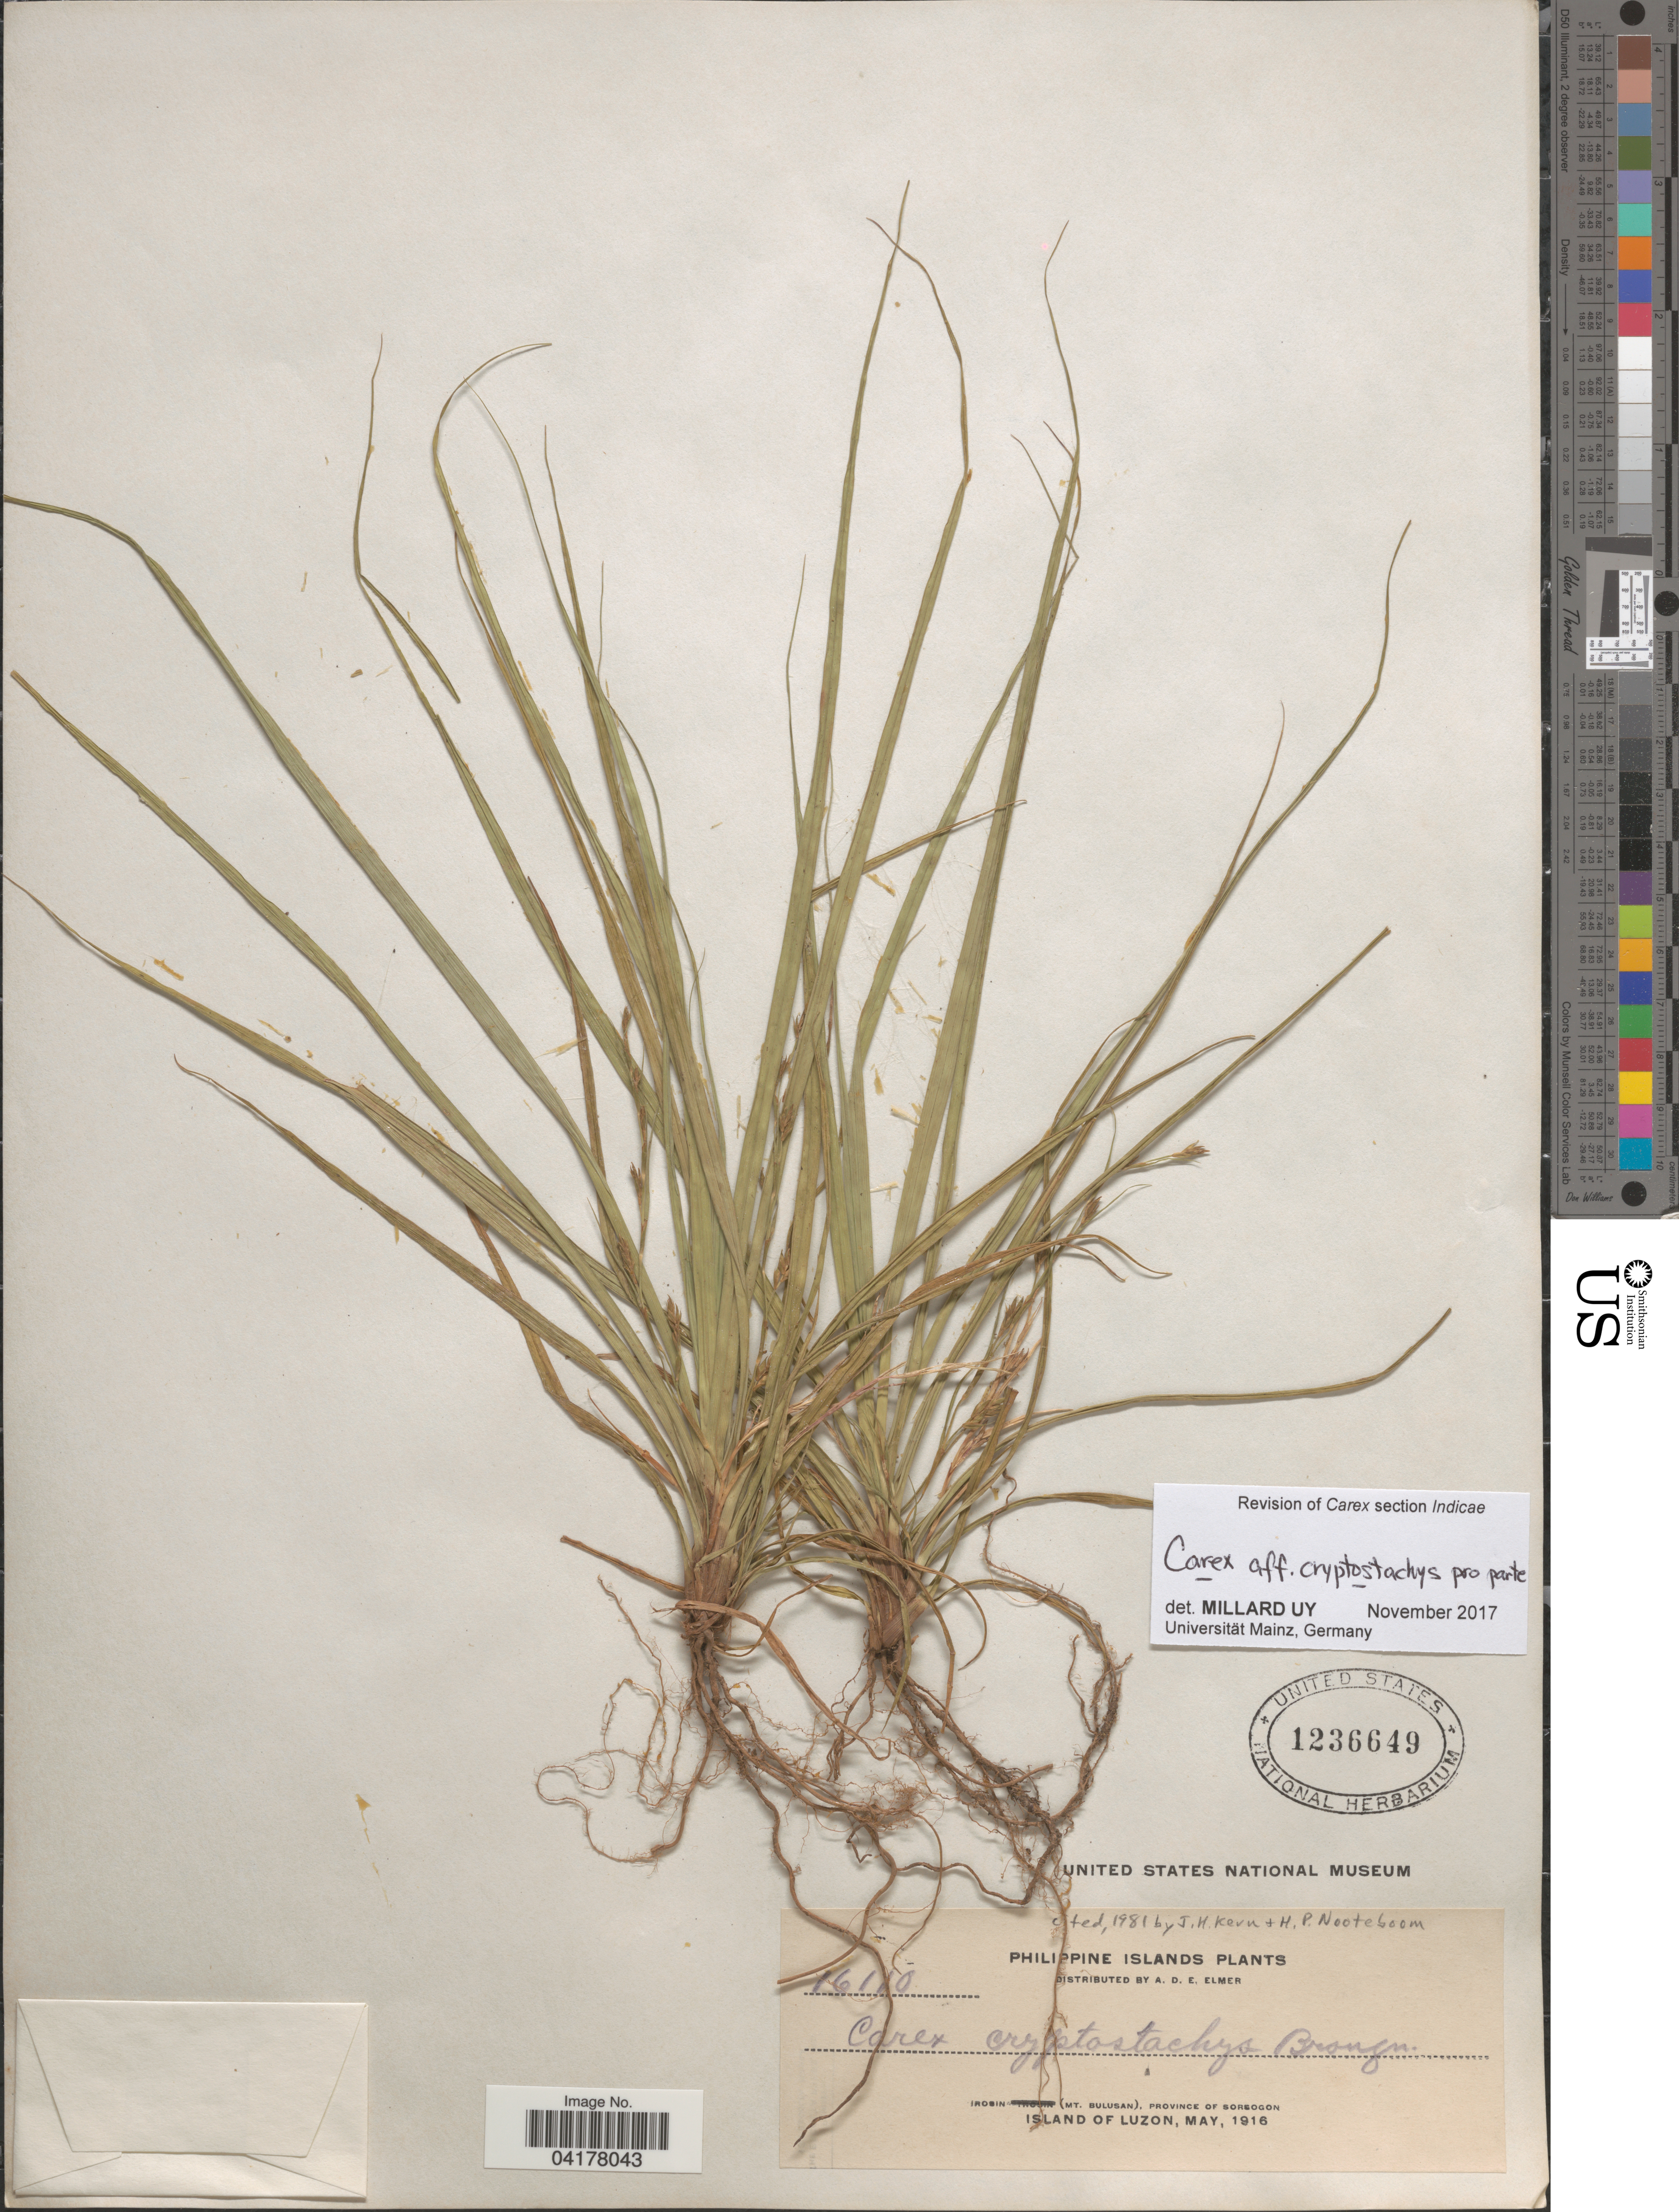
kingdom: Plantae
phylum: Tracheophyta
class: Liliopsida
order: Poales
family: Cyperaceae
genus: Carex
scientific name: Carex cryptostachys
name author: Brongn.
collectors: A. D. E. Elmer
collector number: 16110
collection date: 1916-05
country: Philippines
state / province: Bicol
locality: Philippine Islands. Irosin (Mt. Bulusan), Province of Sorsogon. Island of Luzon.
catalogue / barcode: US 1236649